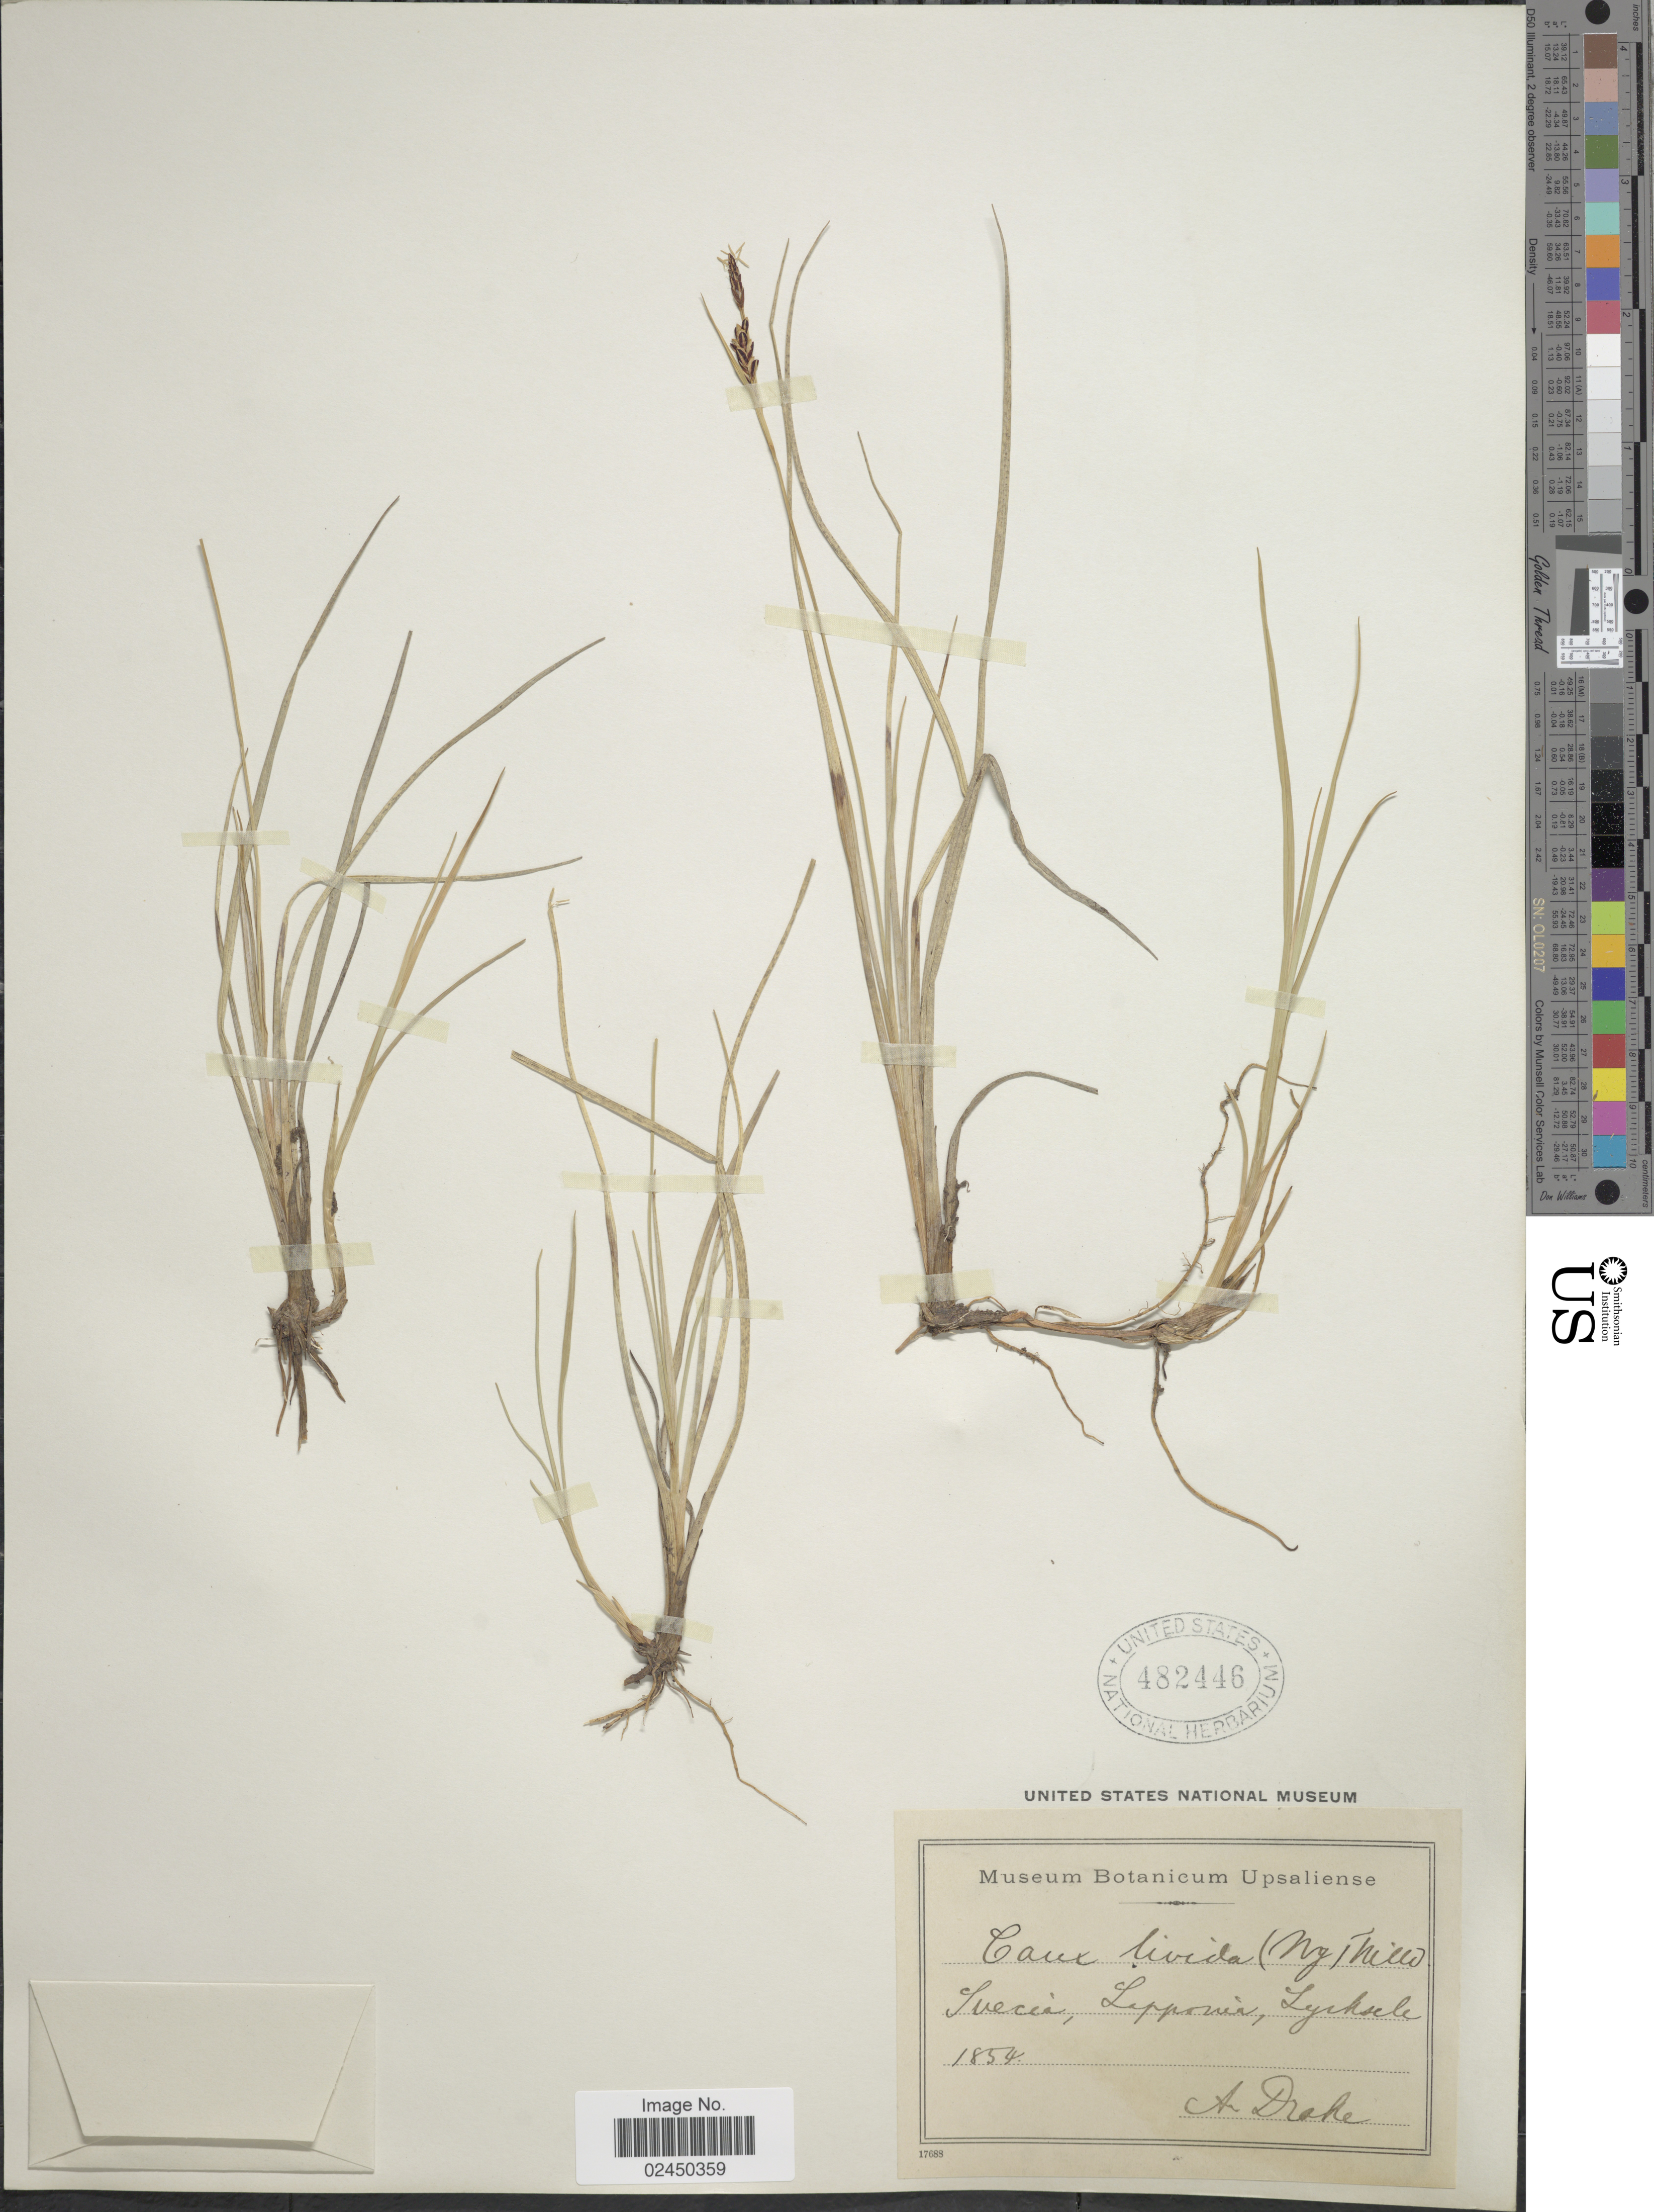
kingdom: Plantae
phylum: Tracheophyta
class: Liliopsida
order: Poales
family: Cyperaceae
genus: Carex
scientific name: Carex livida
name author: (Wahlenb.) Willd.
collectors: A. Drake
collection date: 1854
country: Sweden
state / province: Västerbotten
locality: Suecia, Lapponia, Lycksele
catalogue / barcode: US 482446